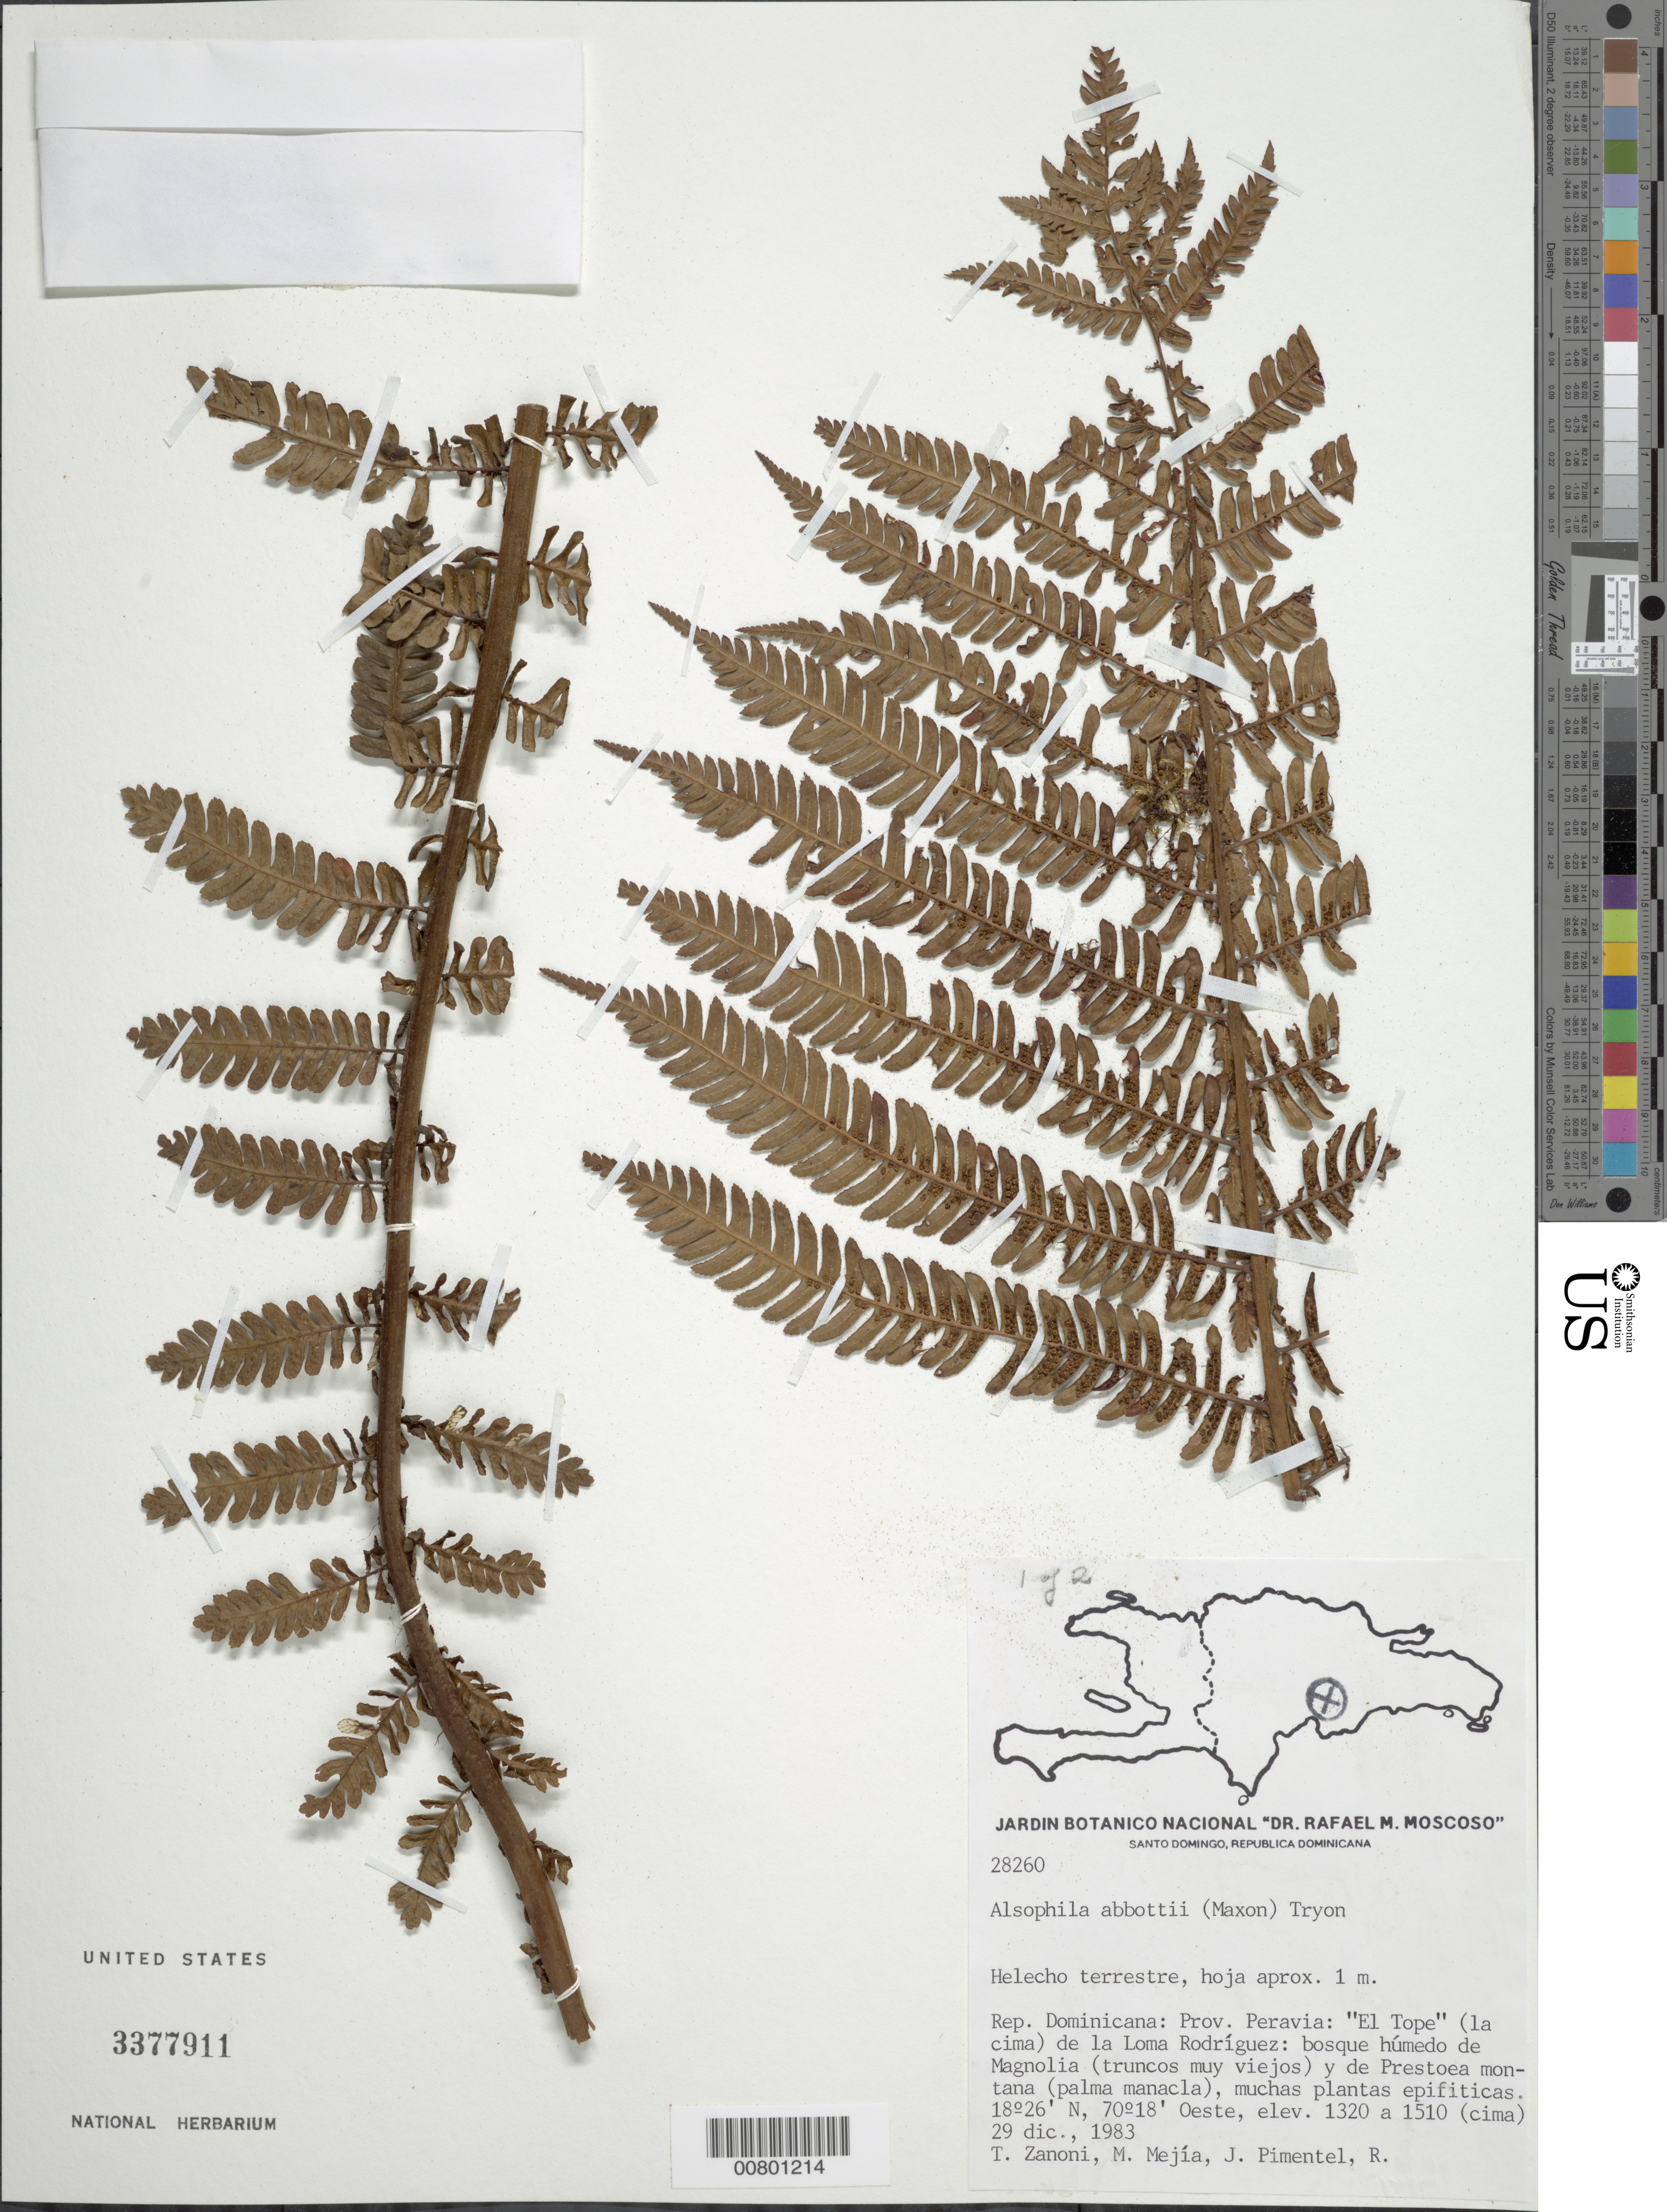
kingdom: Plantae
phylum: Tracheophyta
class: Polypodiopsida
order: Cyatheales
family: Cyatheaceae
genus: Alsophila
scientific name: Alsophila abbottii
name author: (Maxon) R.M. Tryon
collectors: T. A. Zanoni, M. Mejia & J. Pimentel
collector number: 28260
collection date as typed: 29 Dec 1983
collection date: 1983-12-29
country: Dominican Republic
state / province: Peravia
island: Hispaniola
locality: Cordillera Central, "El Tope" (la cima) de la Loma Rodríguez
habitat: Bosque humedo de magnolia (truncos muy viejos) y de Prestoea montana (palma manacla), muchas epifiticas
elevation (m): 1320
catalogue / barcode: US 3377911